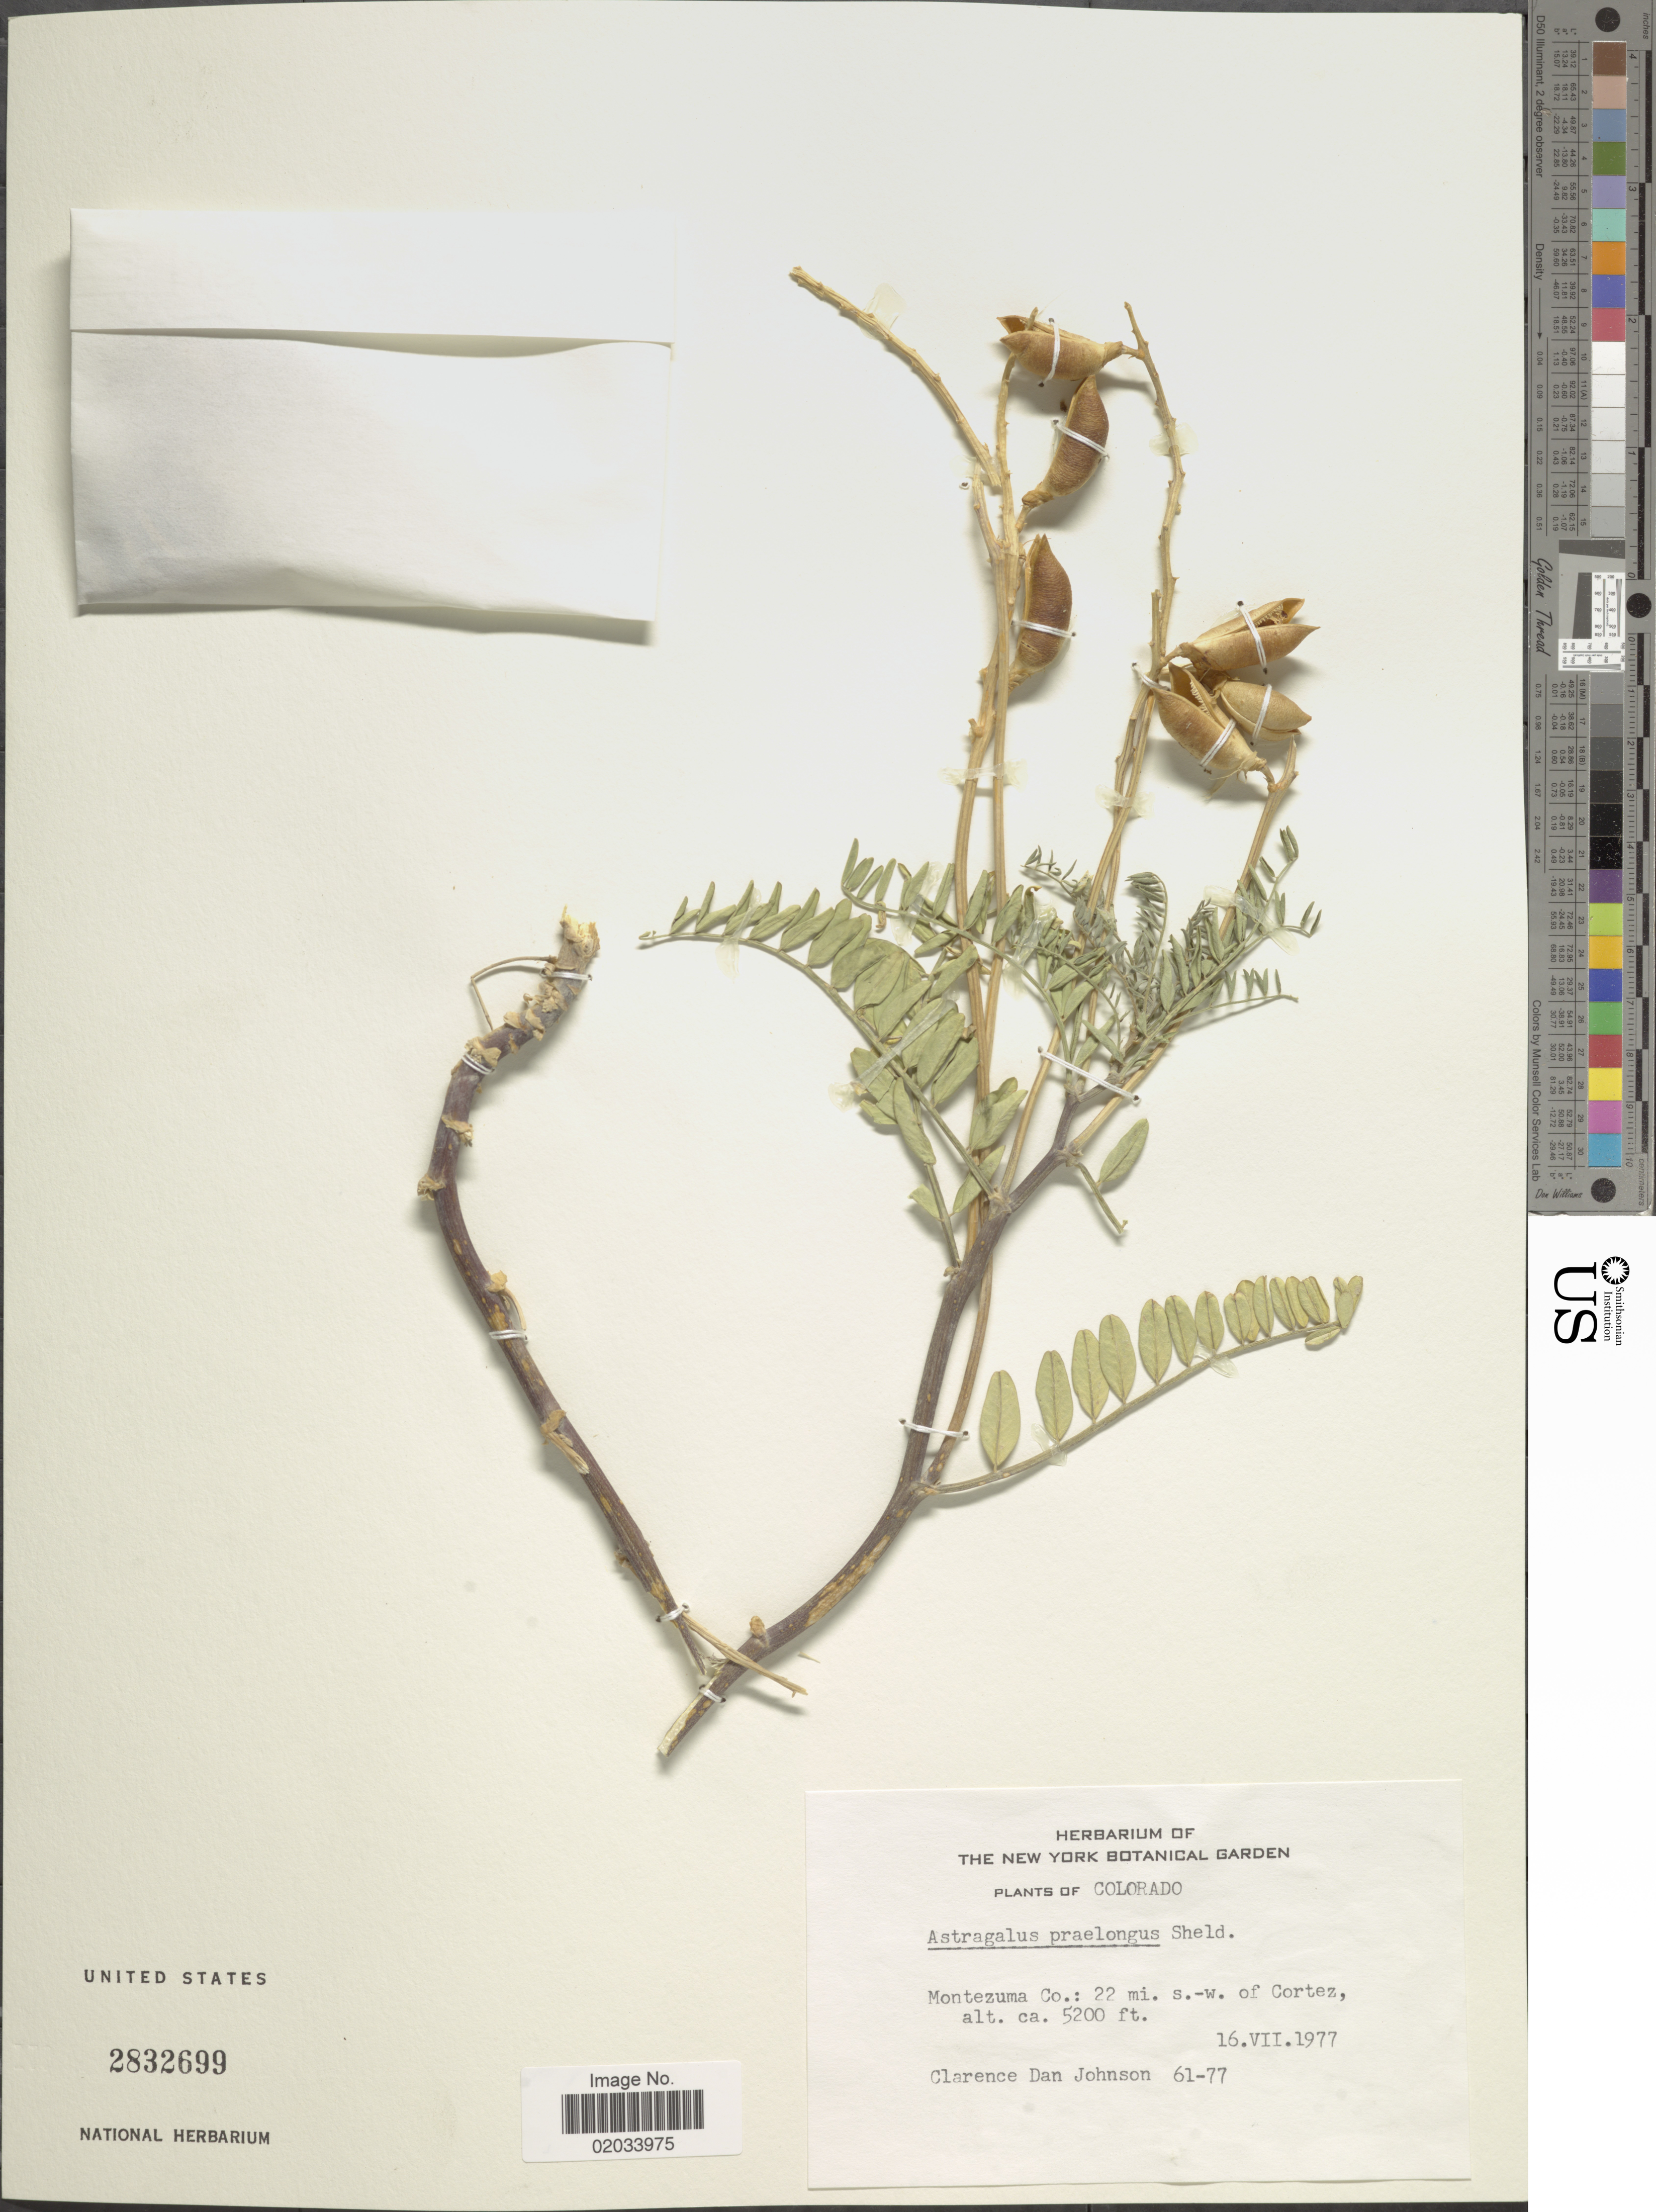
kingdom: Plantae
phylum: Tracheophyta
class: Magnoliopsida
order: Fabales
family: Fabaceae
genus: Astragalus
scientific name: Astragalus praelongus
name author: E. Sheld.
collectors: C. D. Johnson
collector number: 61-77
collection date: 1977-07-16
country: United States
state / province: Colorado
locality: Montezuma Co.: 22 mi. s. -w. of Cortez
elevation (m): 1585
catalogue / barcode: US 2832699